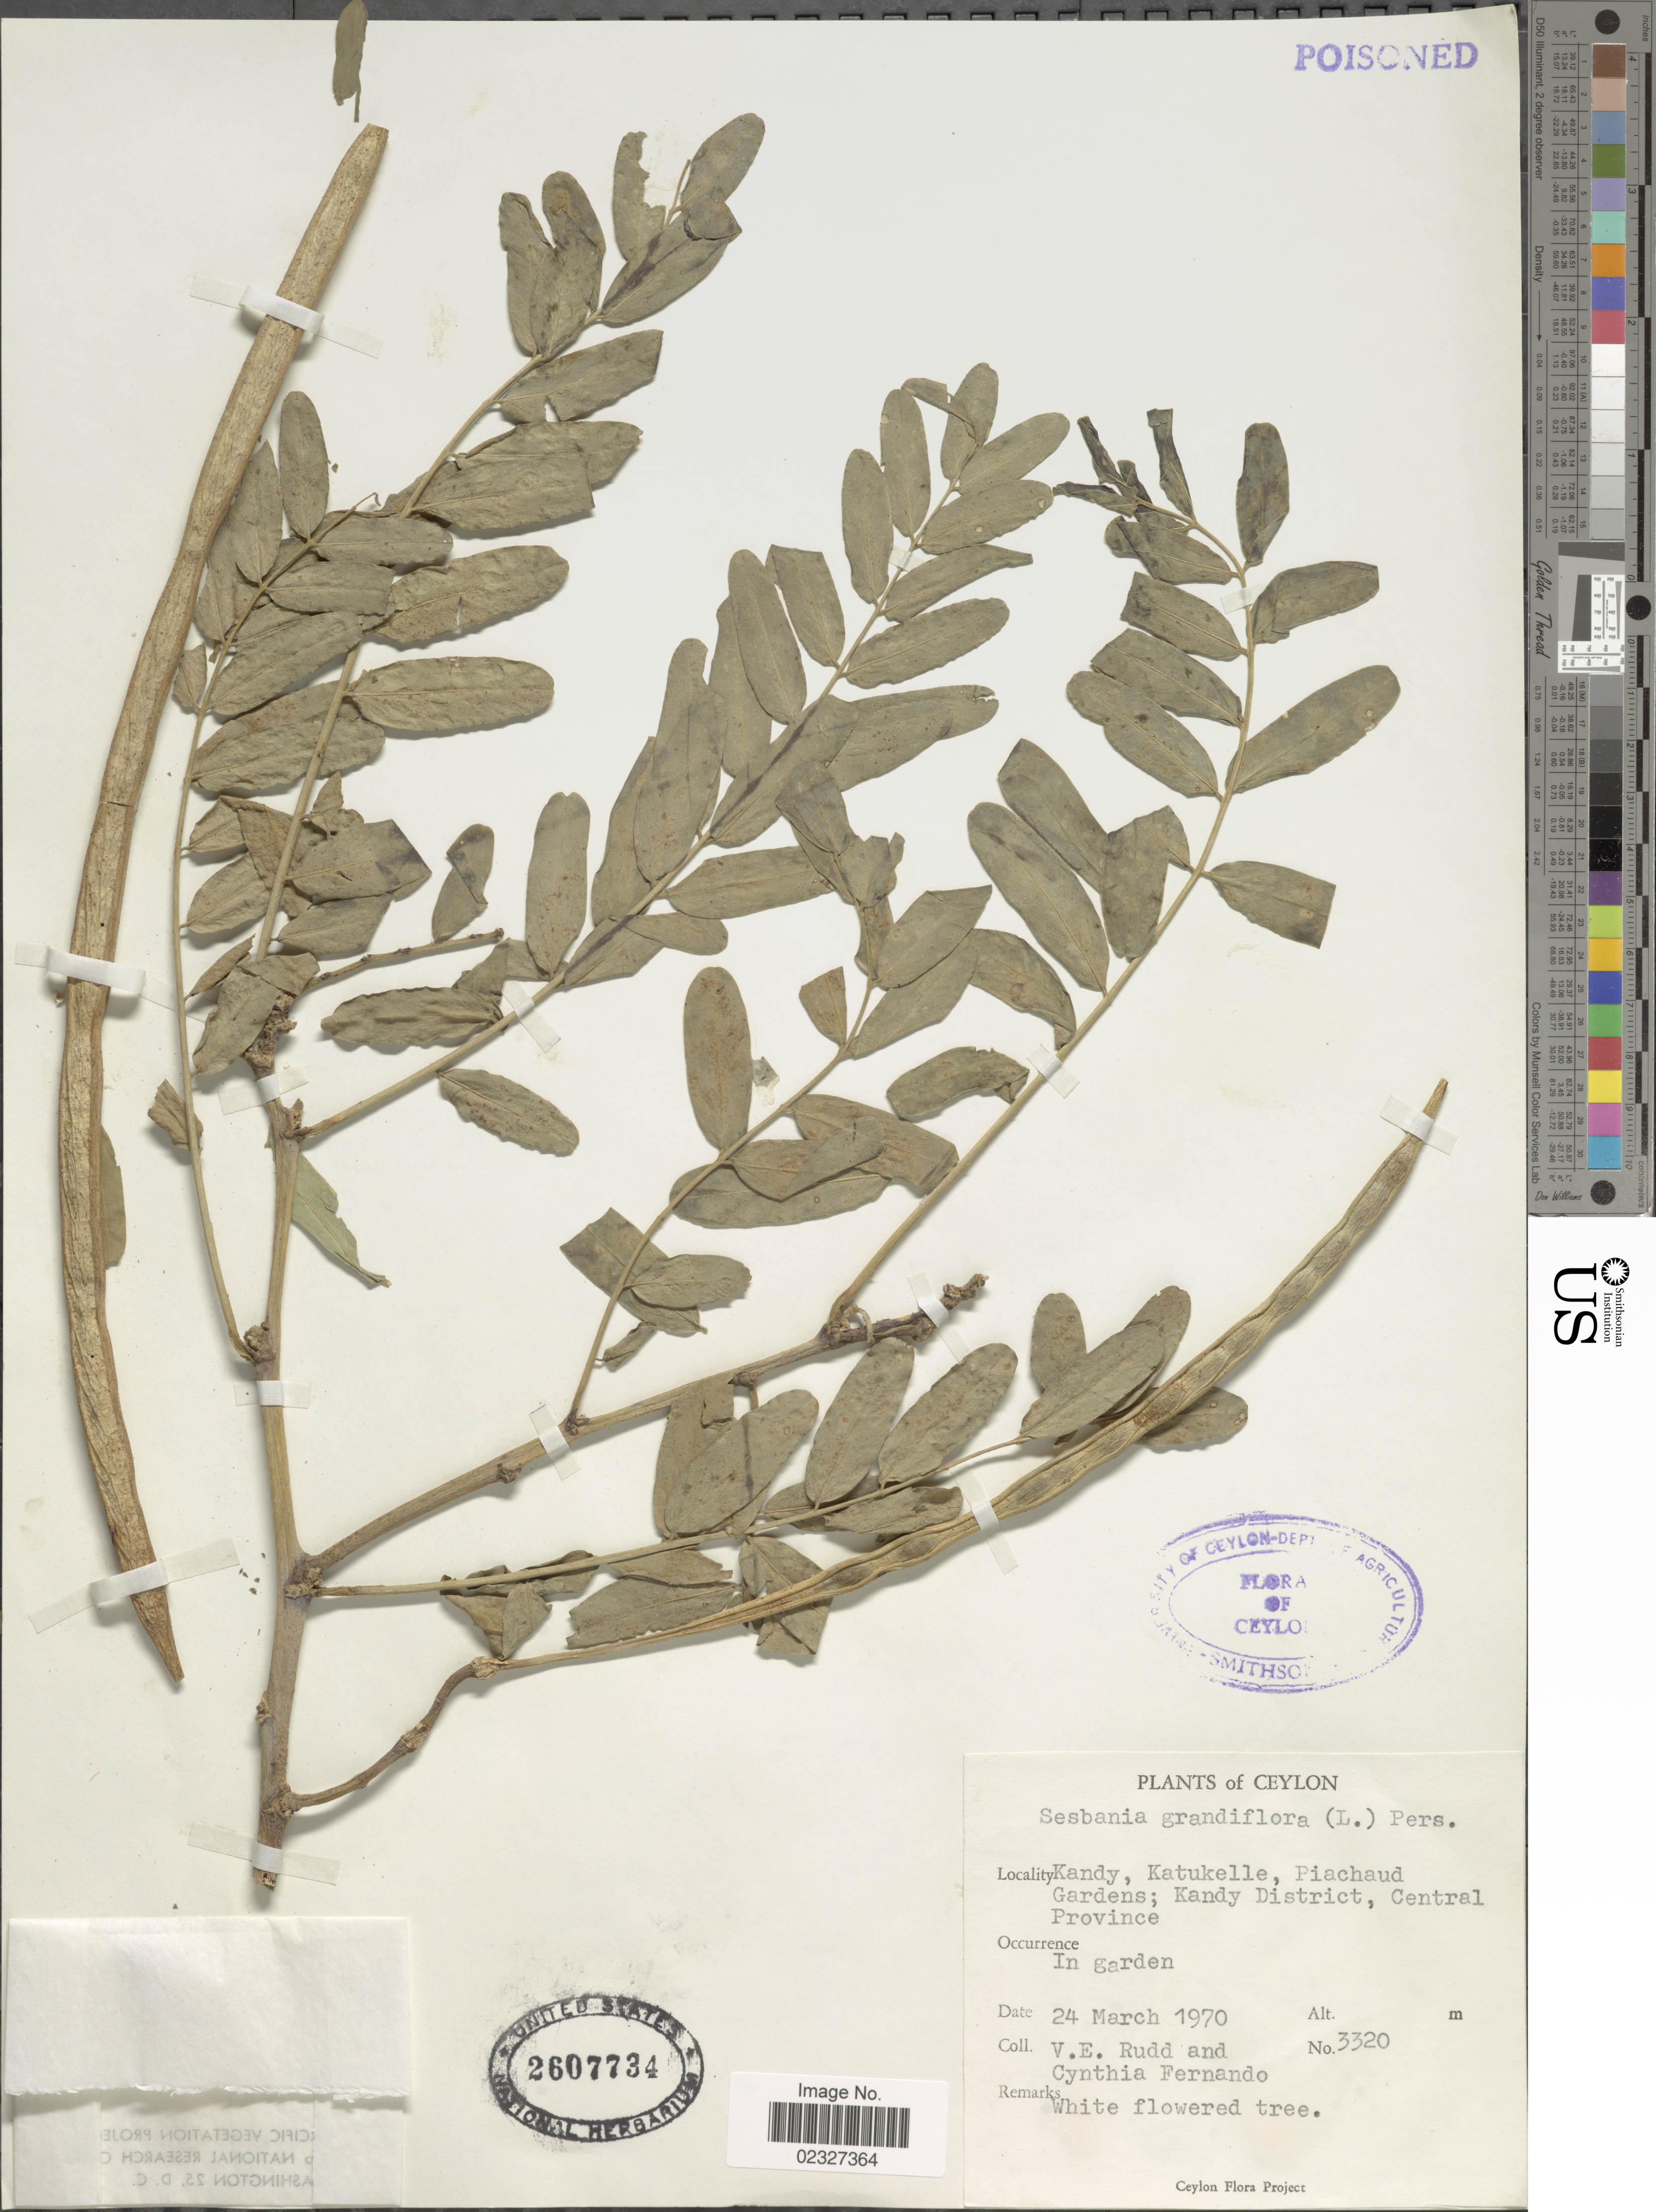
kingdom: Plantae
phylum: Tracheophyta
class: Magnoliopsida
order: Fabales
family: Fabaceae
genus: Sesbania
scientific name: Sesbania grandiflora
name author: (L.) Poir.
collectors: V. E. Rudd & C. Fernando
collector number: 3320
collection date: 1970-03-24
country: Sri Lanka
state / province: Central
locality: Ceylon, Kandy, Katukelle, Piachaud Gardens, Kandy District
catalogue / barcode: US 2607734